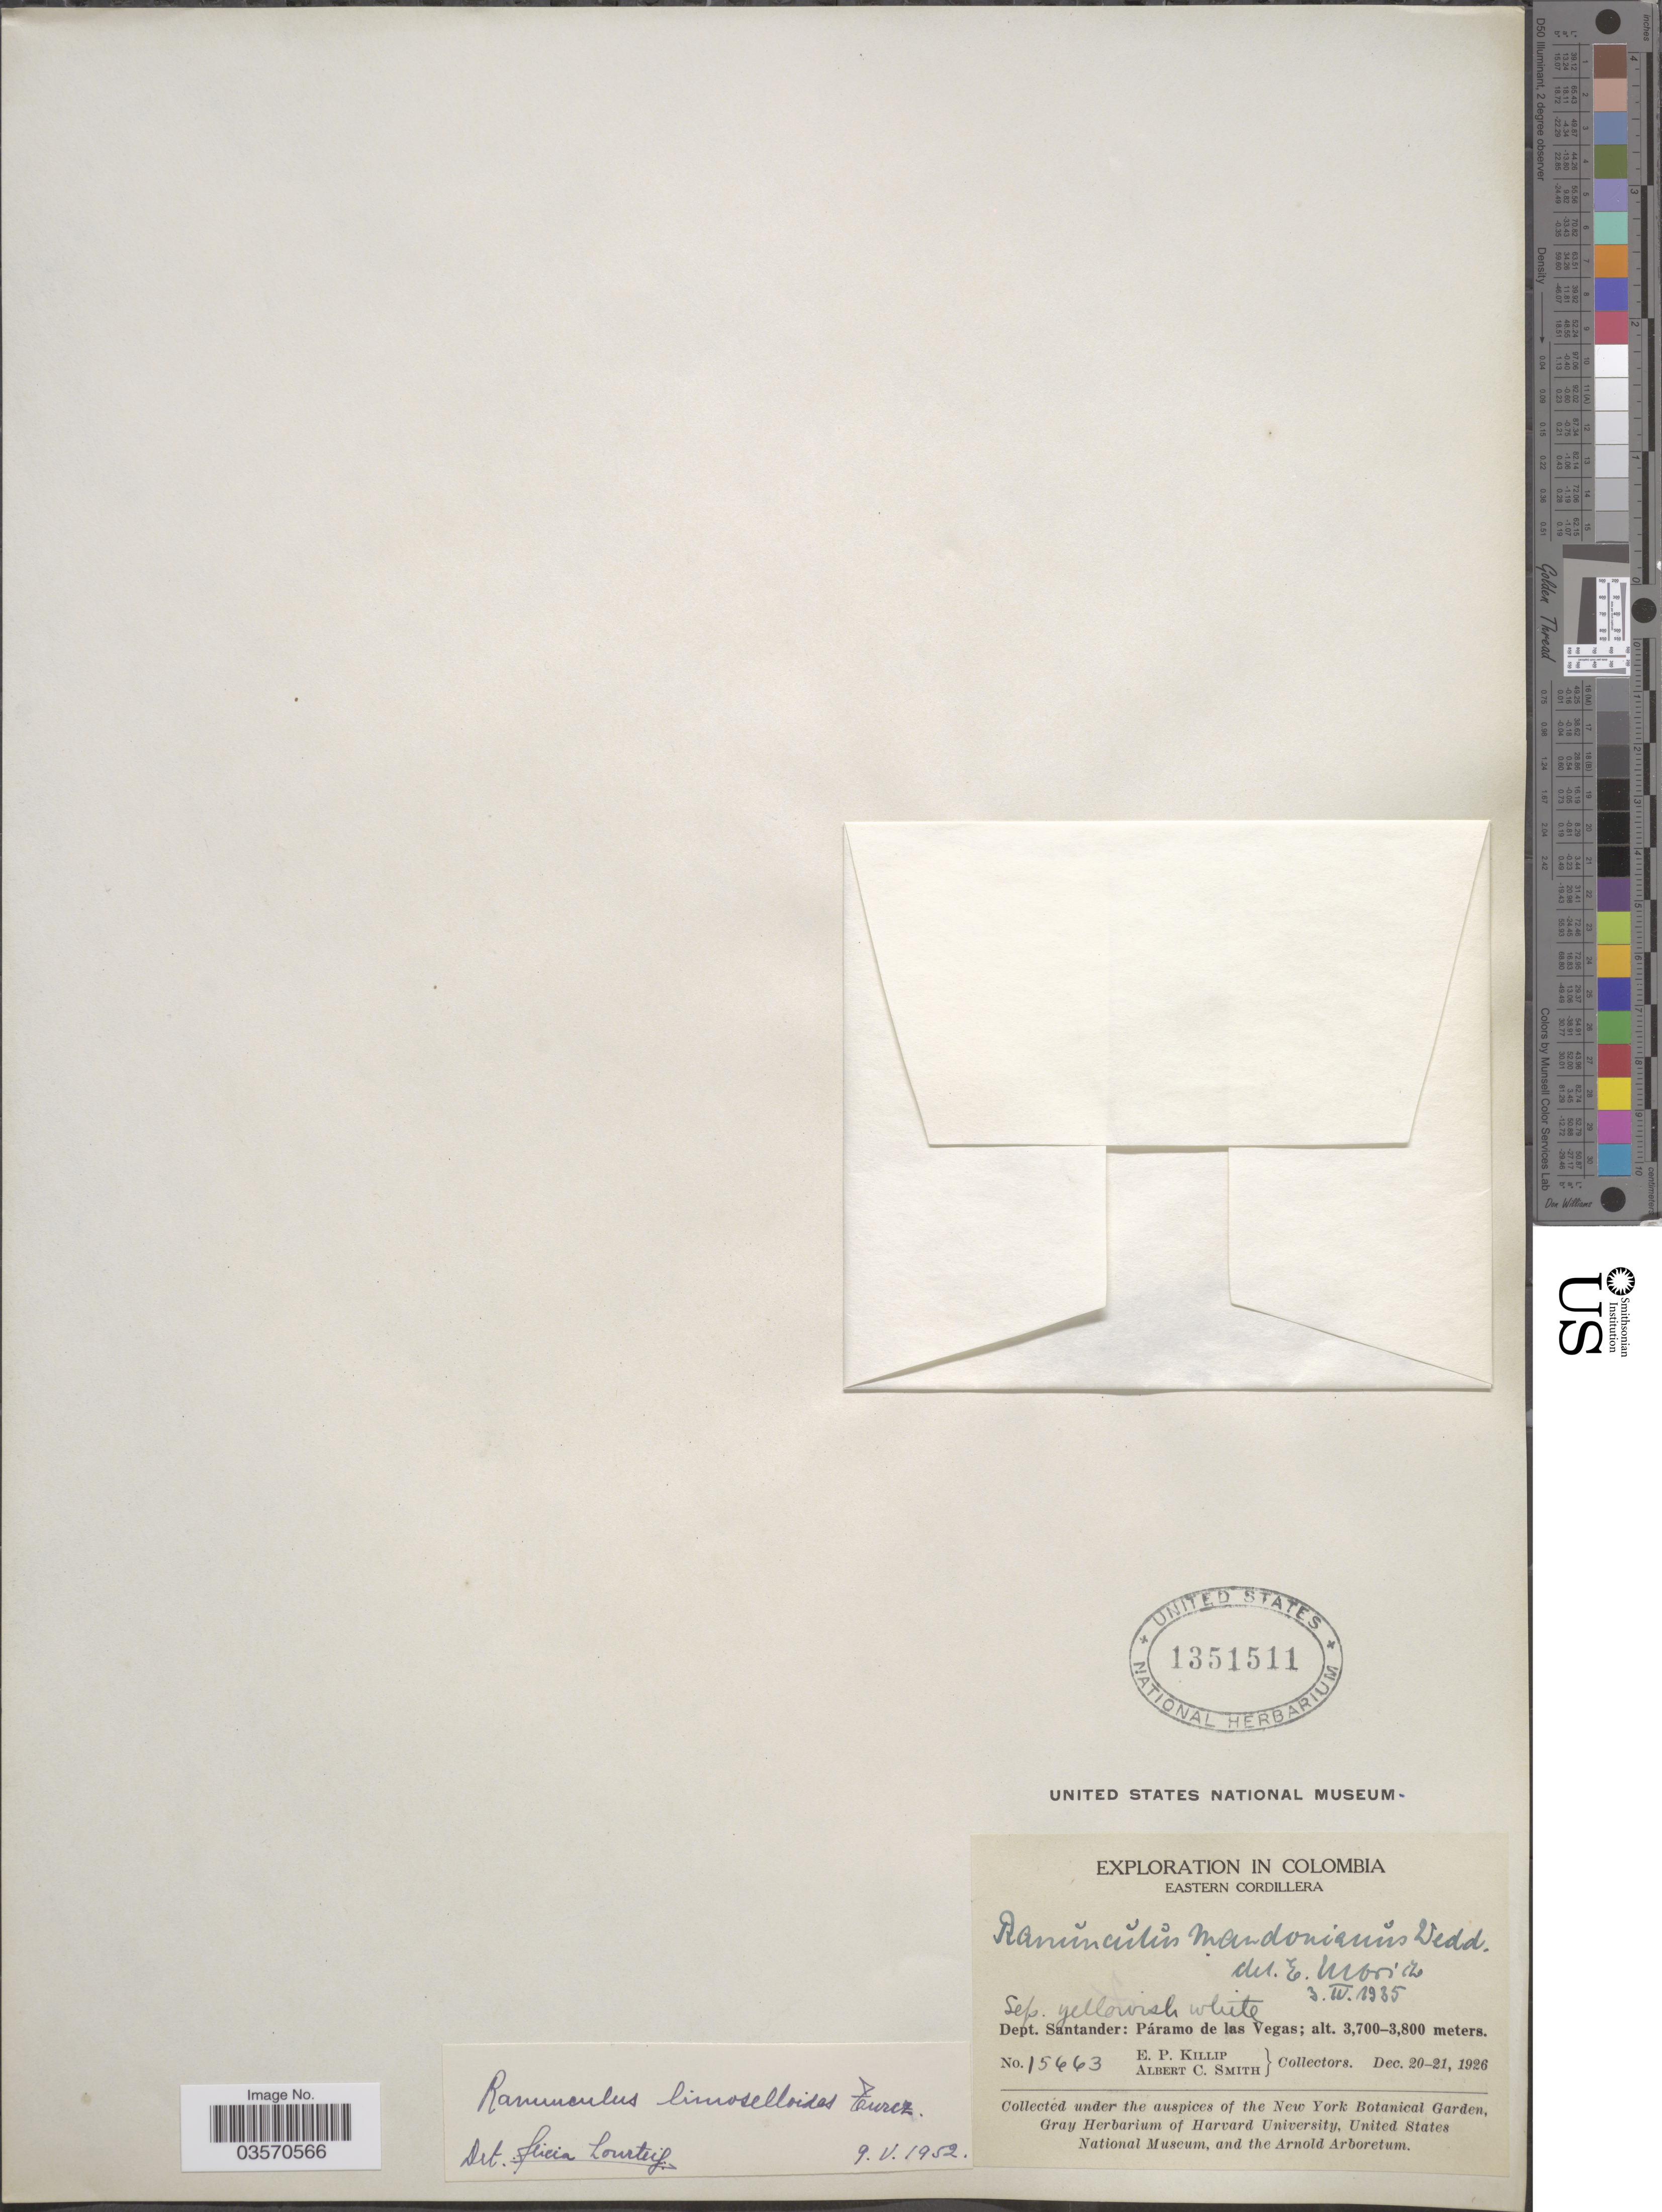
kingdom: Plantae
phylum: Tracheophyta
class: Magnoliopsida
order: Ranunculales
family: Ranunculaceae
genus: Ranunculus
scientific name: Ranunculus limoselloides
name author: Turcz.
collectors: E. P. Killip & A. C. Smith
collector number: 15663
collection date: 1926-12-20/1926-12-21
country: Colombia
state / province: Santander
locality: Eastern Cordillera. Dept. Santander: Páramo de las Vegas.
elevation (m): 3700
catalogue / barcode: US 1351511